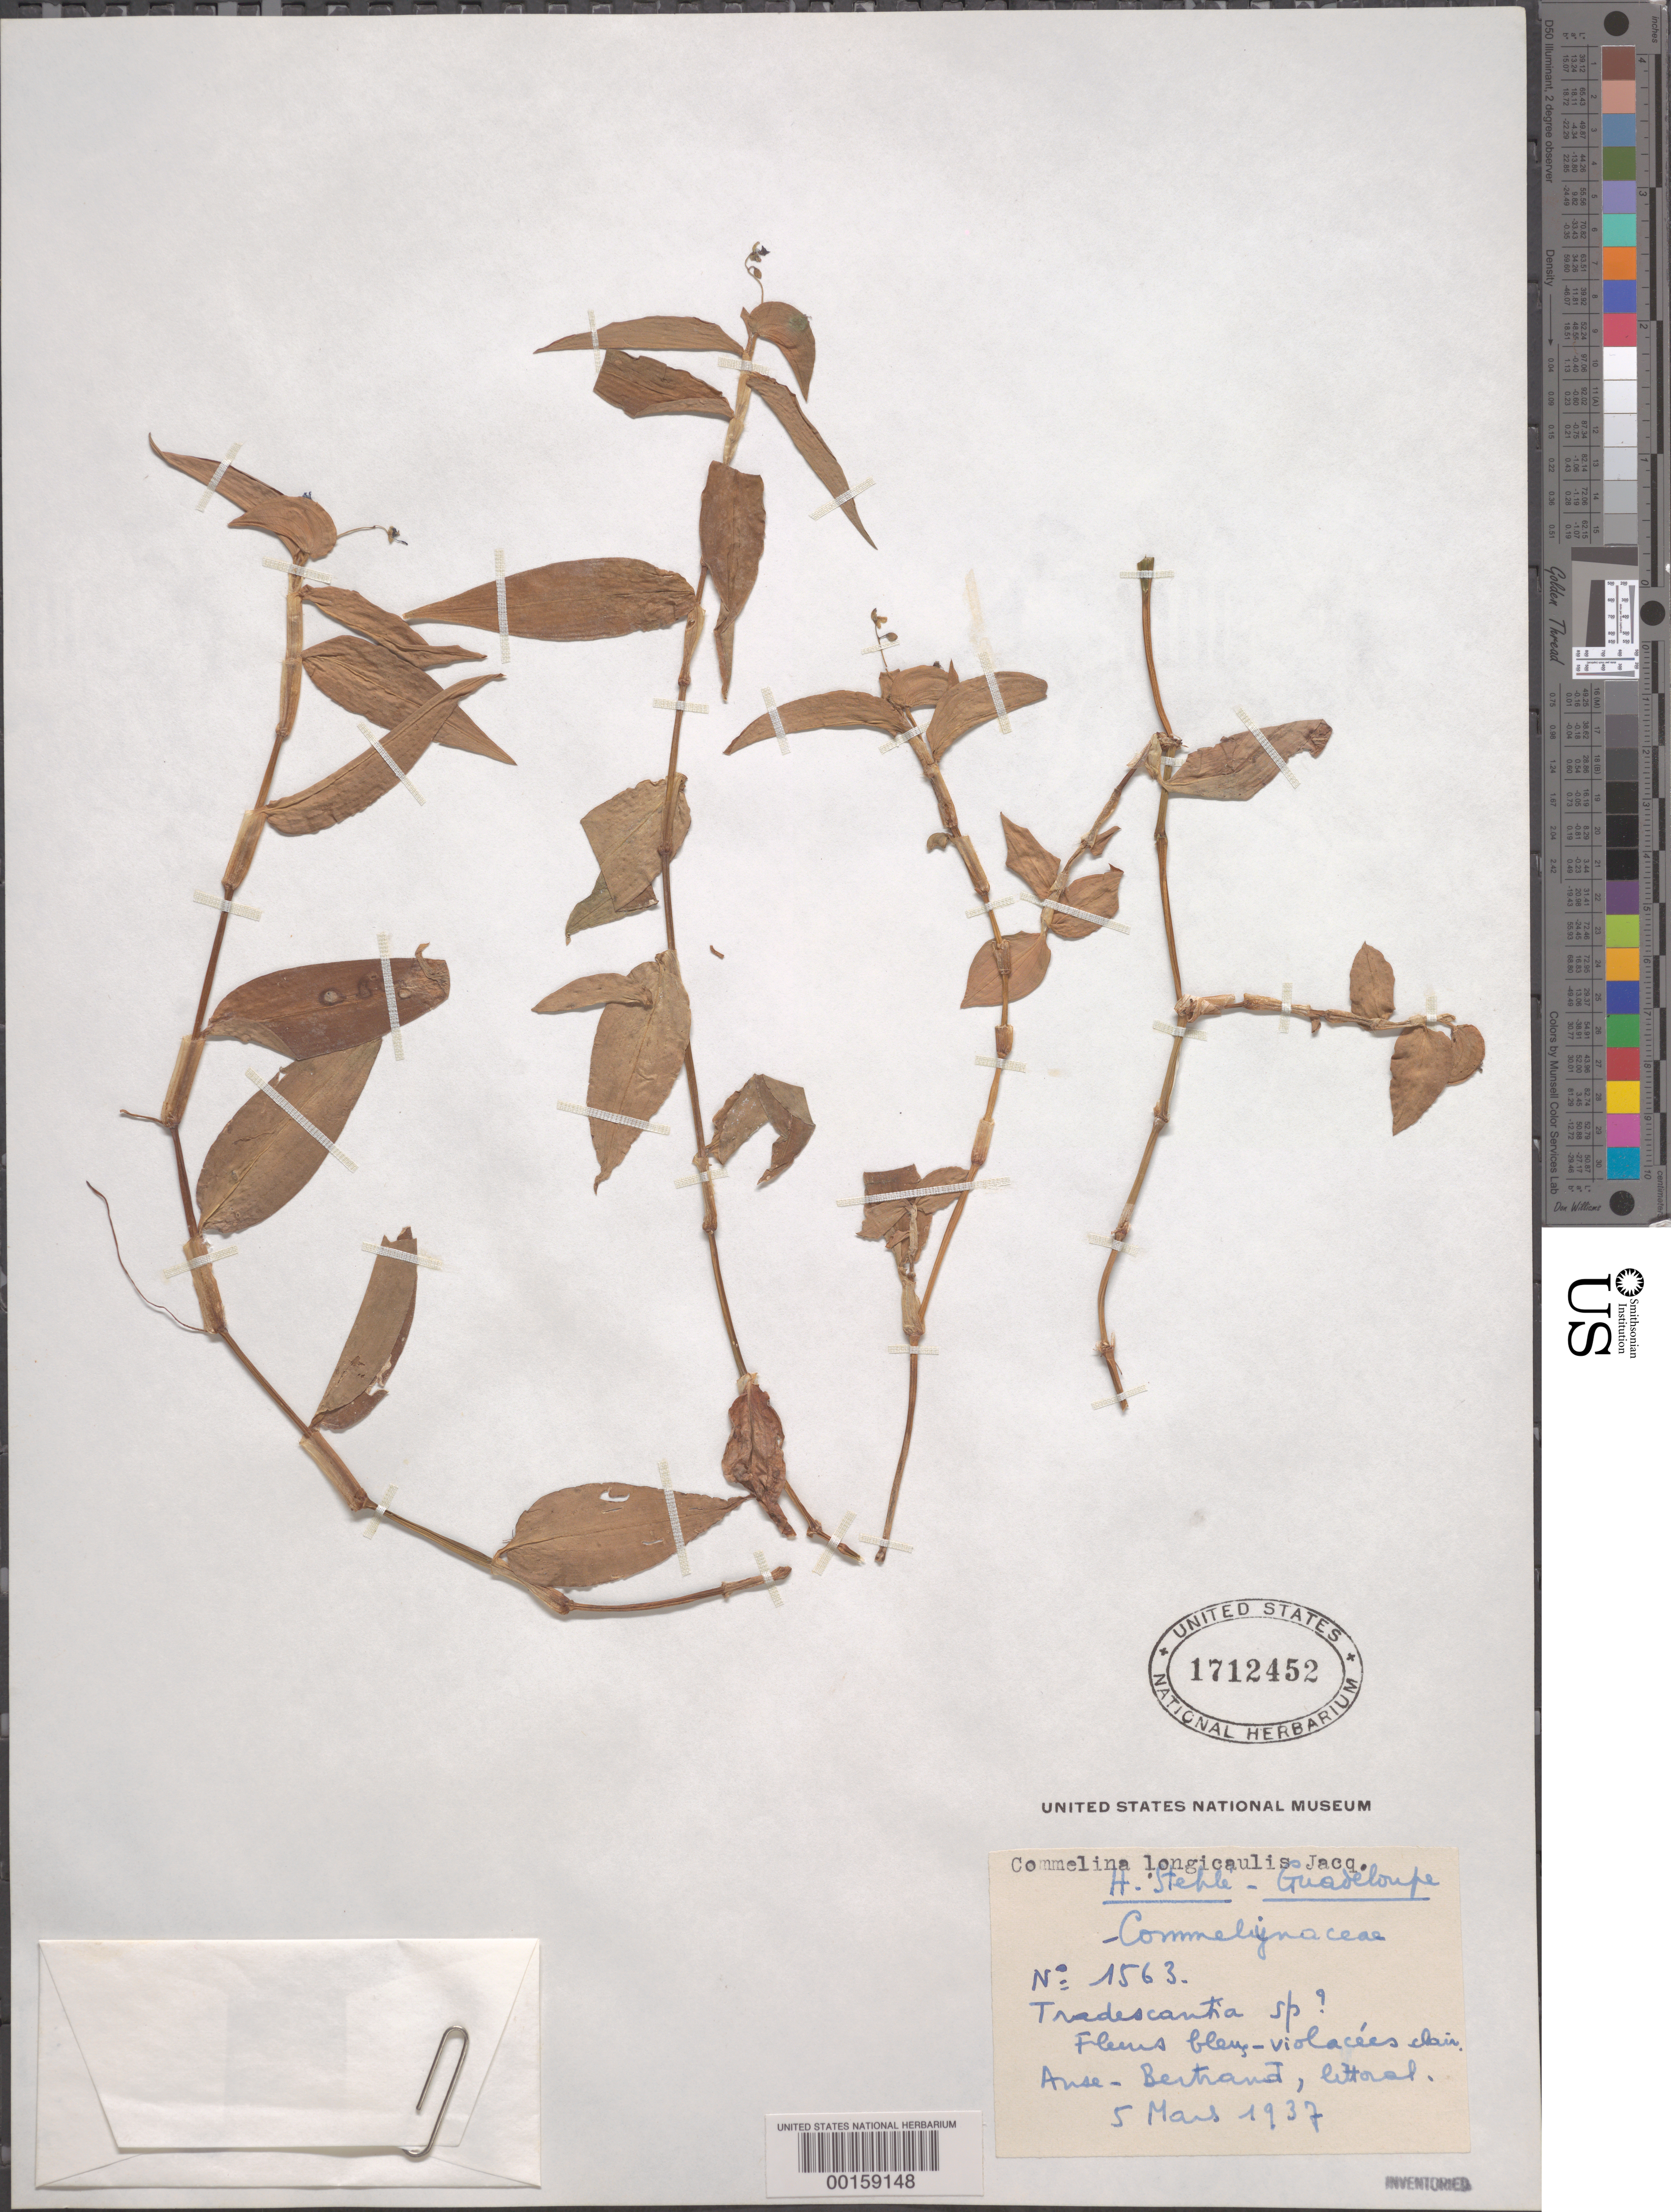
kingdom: Plantae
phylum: Tracheophyta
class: Liliopsida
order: Commelinales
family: Commelinaceae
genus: Commelina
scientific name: Commelina diffusa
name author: Burm. f.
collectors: H. Stehlé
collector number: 1563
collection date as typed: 05 Mar 1937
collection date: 1937-03-05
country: Guadeloupe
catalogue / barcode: US 1712452